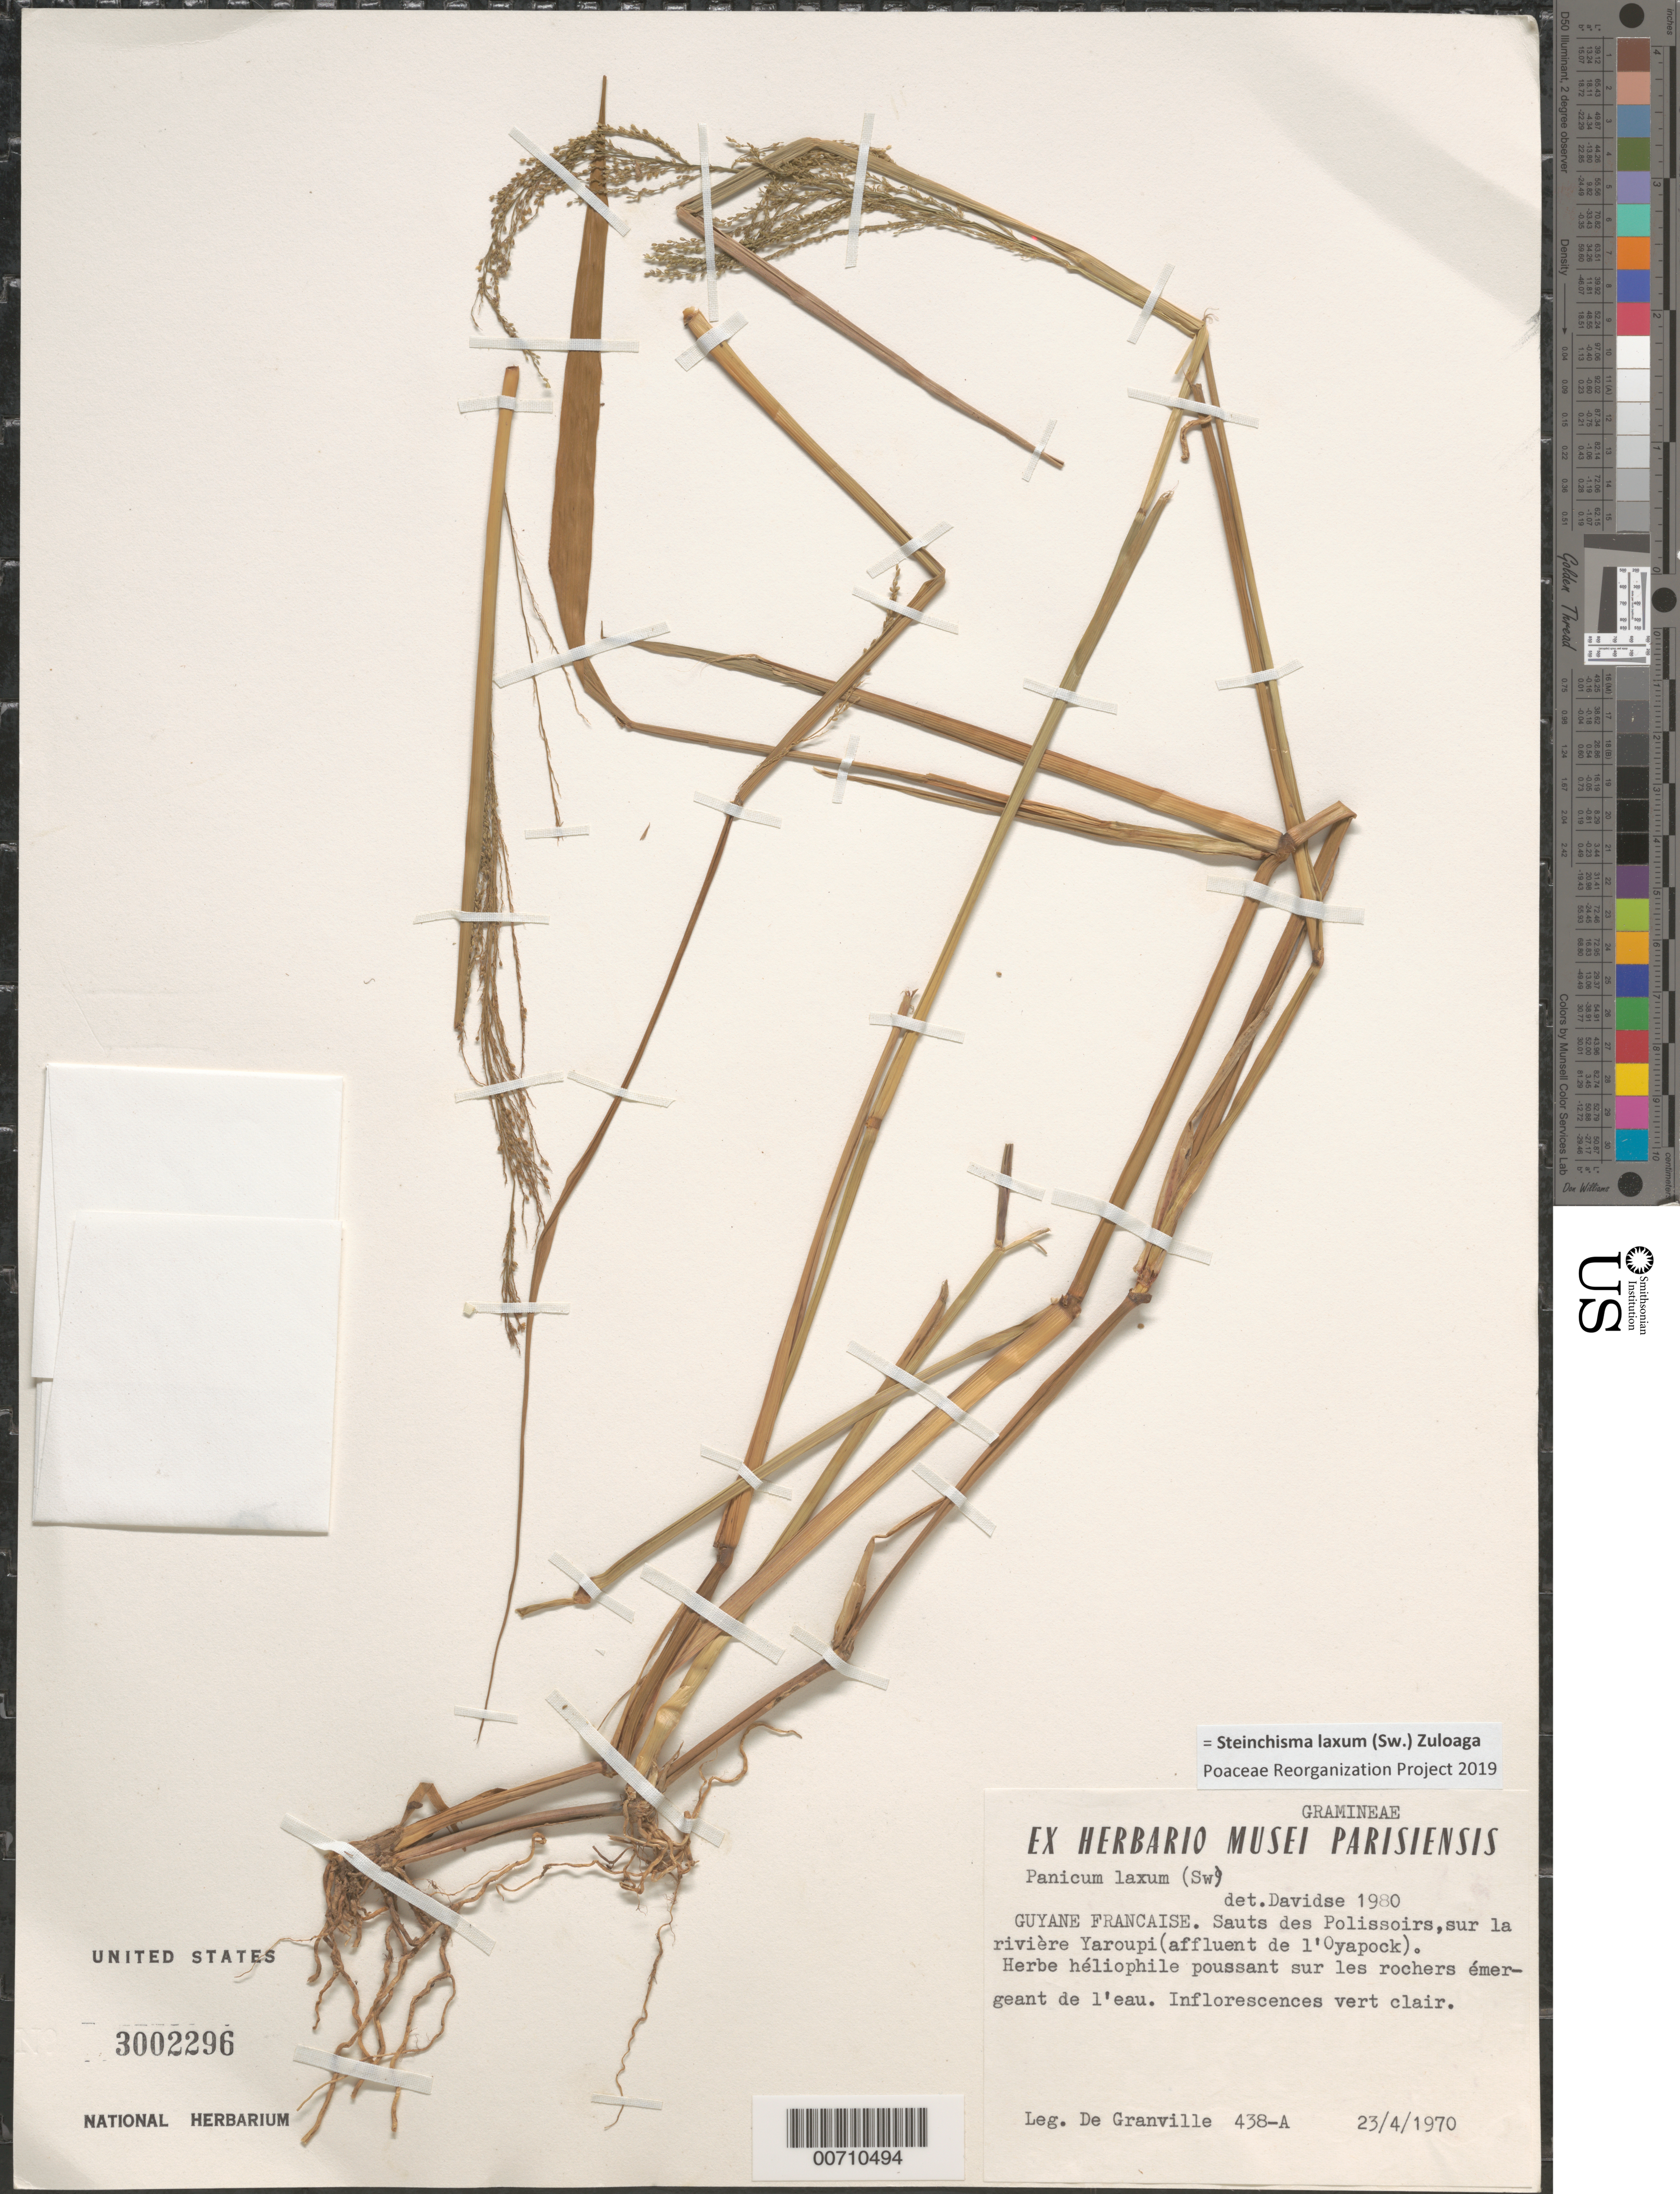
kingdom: Plantae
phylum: Tracheophyta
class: Liliopsida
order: Poales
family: Poaceae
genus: Panicum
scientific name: Panicum laxum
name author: Sw.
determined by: Davidse, Gerrit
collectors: J.-J. de Granville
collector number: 438 A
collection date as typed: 23-Apr-70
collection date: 1970-04-23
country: French Guiana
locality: Fleuve Yaroupi (affl. de l'Oyapock), saut des Polissoirs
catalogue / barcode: US 3002296